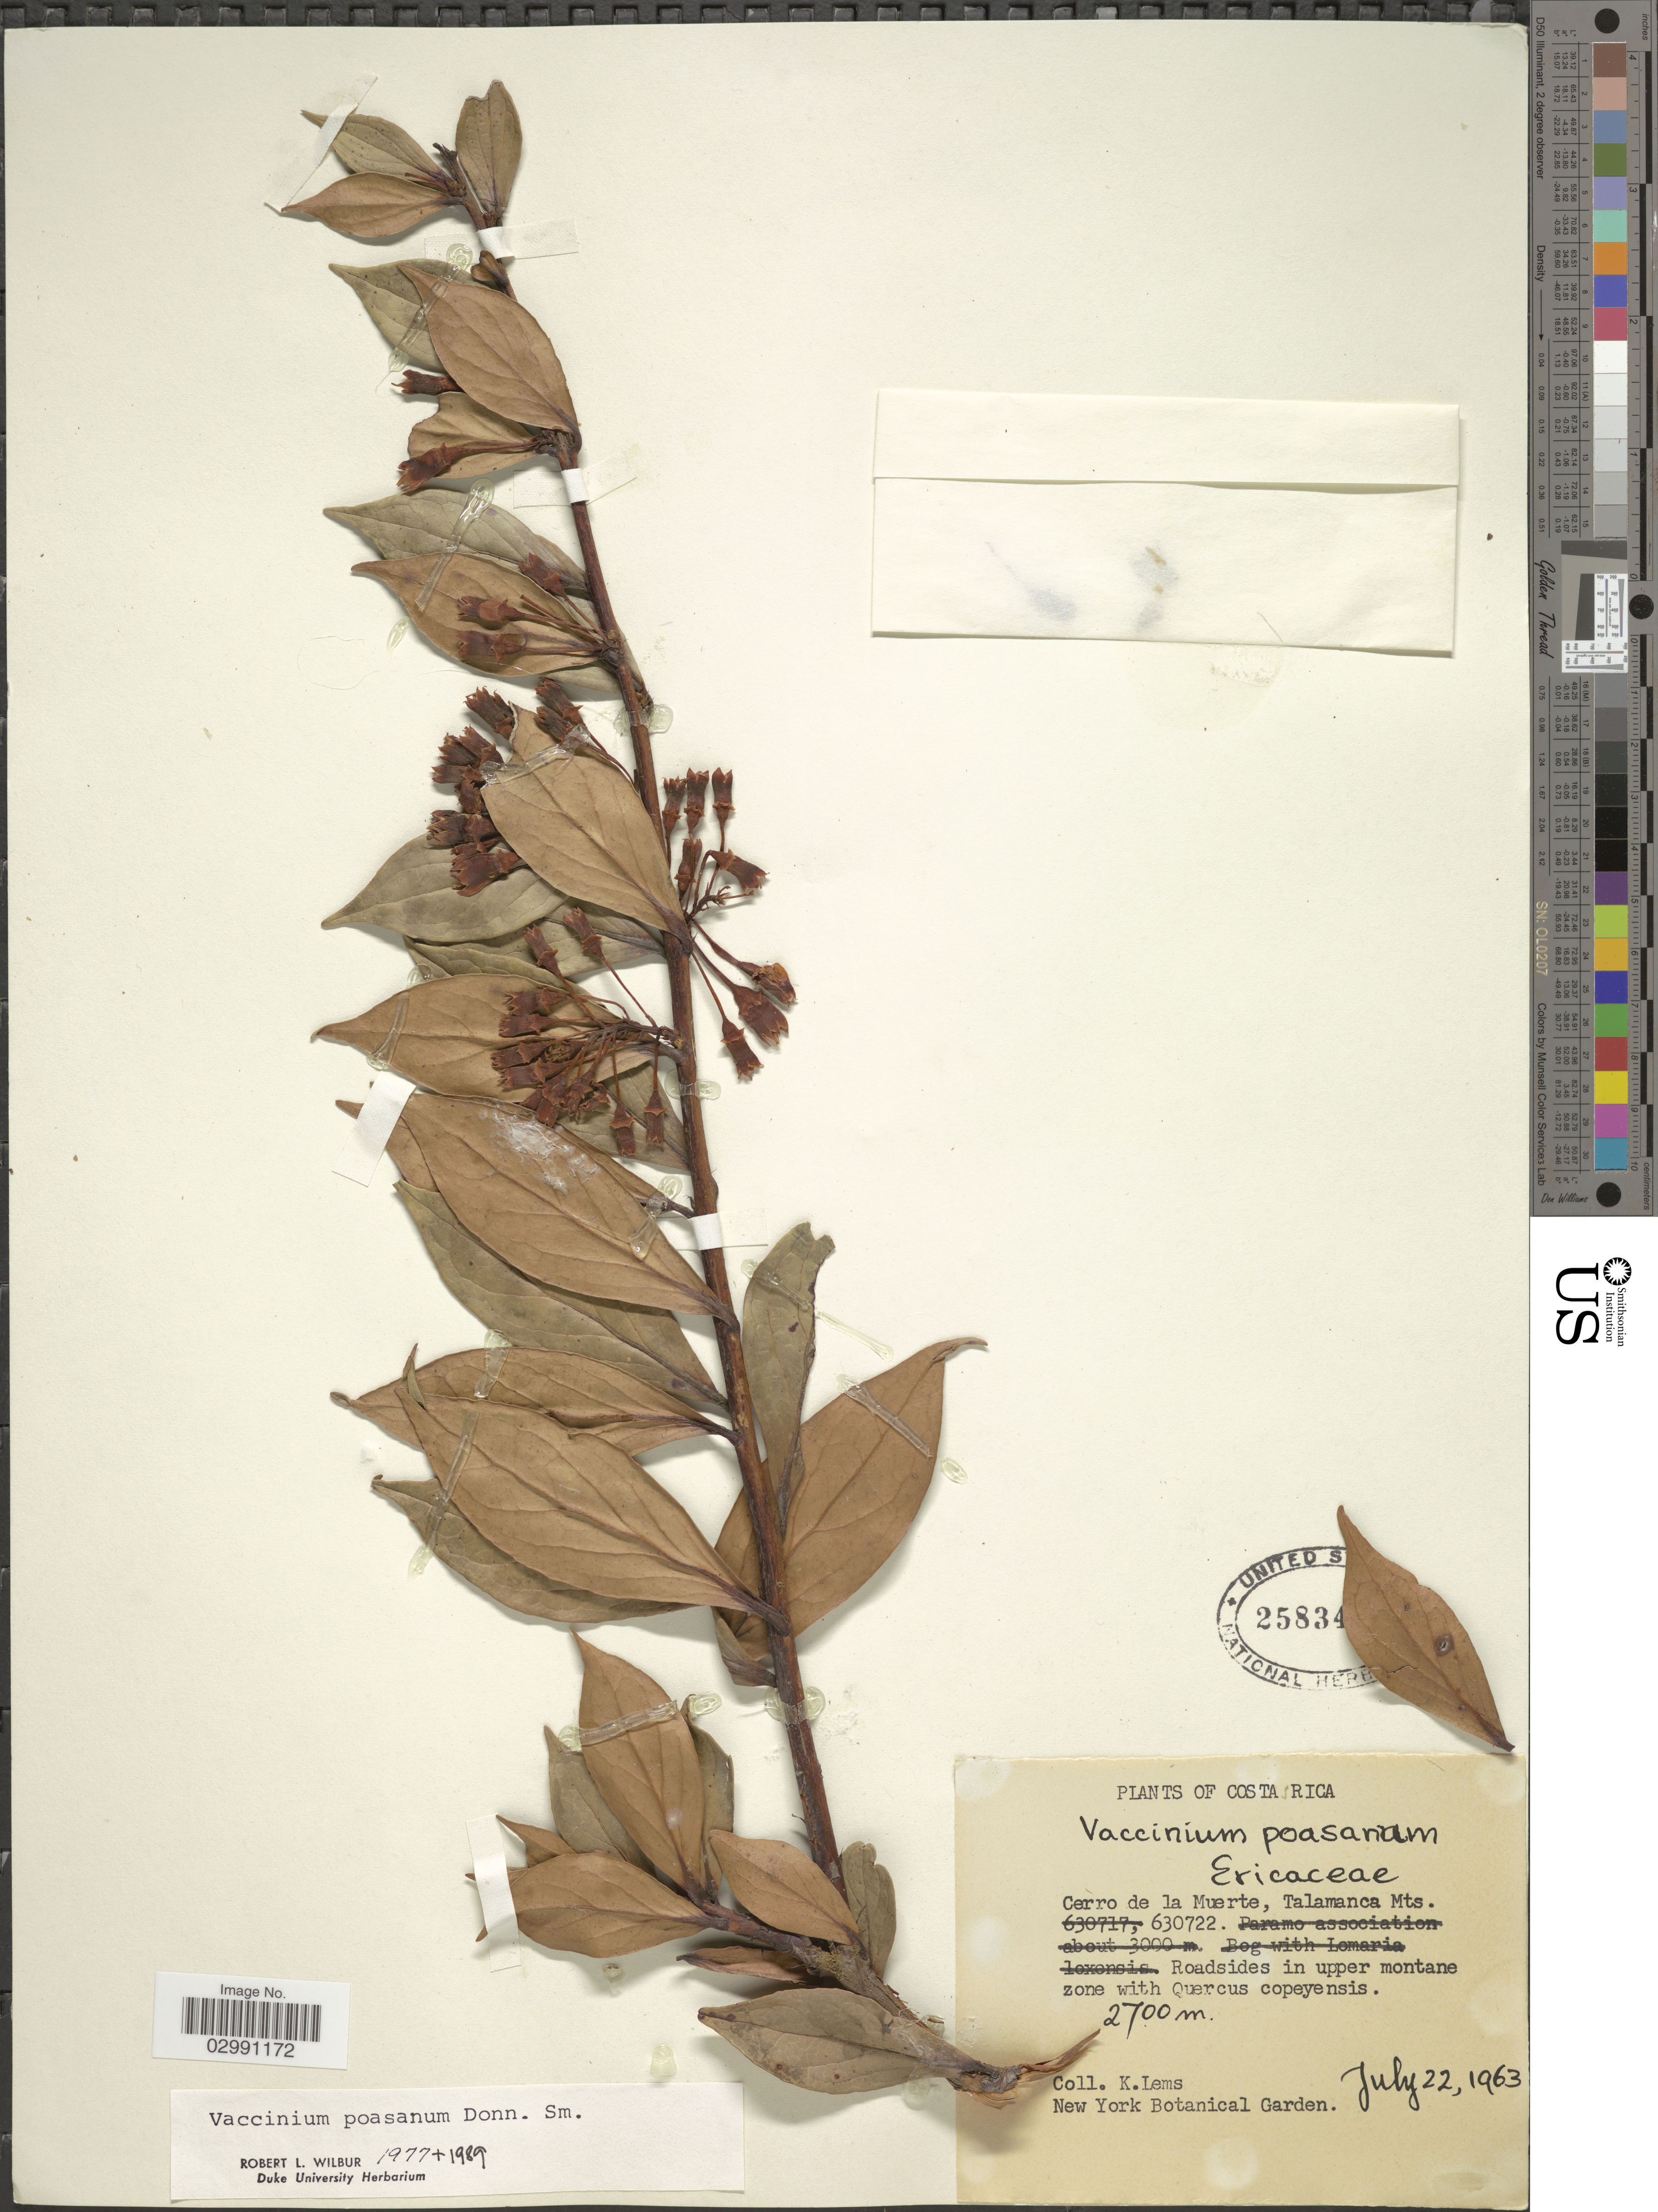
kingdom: Plantae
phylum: Tracheophyta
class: Magnoliopsida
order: Ericales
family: Ericaceae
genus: Vaccinium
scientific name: Vaccinium poasanum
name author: Donn. Sm.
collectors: K. Lems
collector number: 630722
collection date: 1963-07-22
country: Costa Rica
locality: Cerro de la Muerte, Talamanca Mts.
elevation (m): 2700